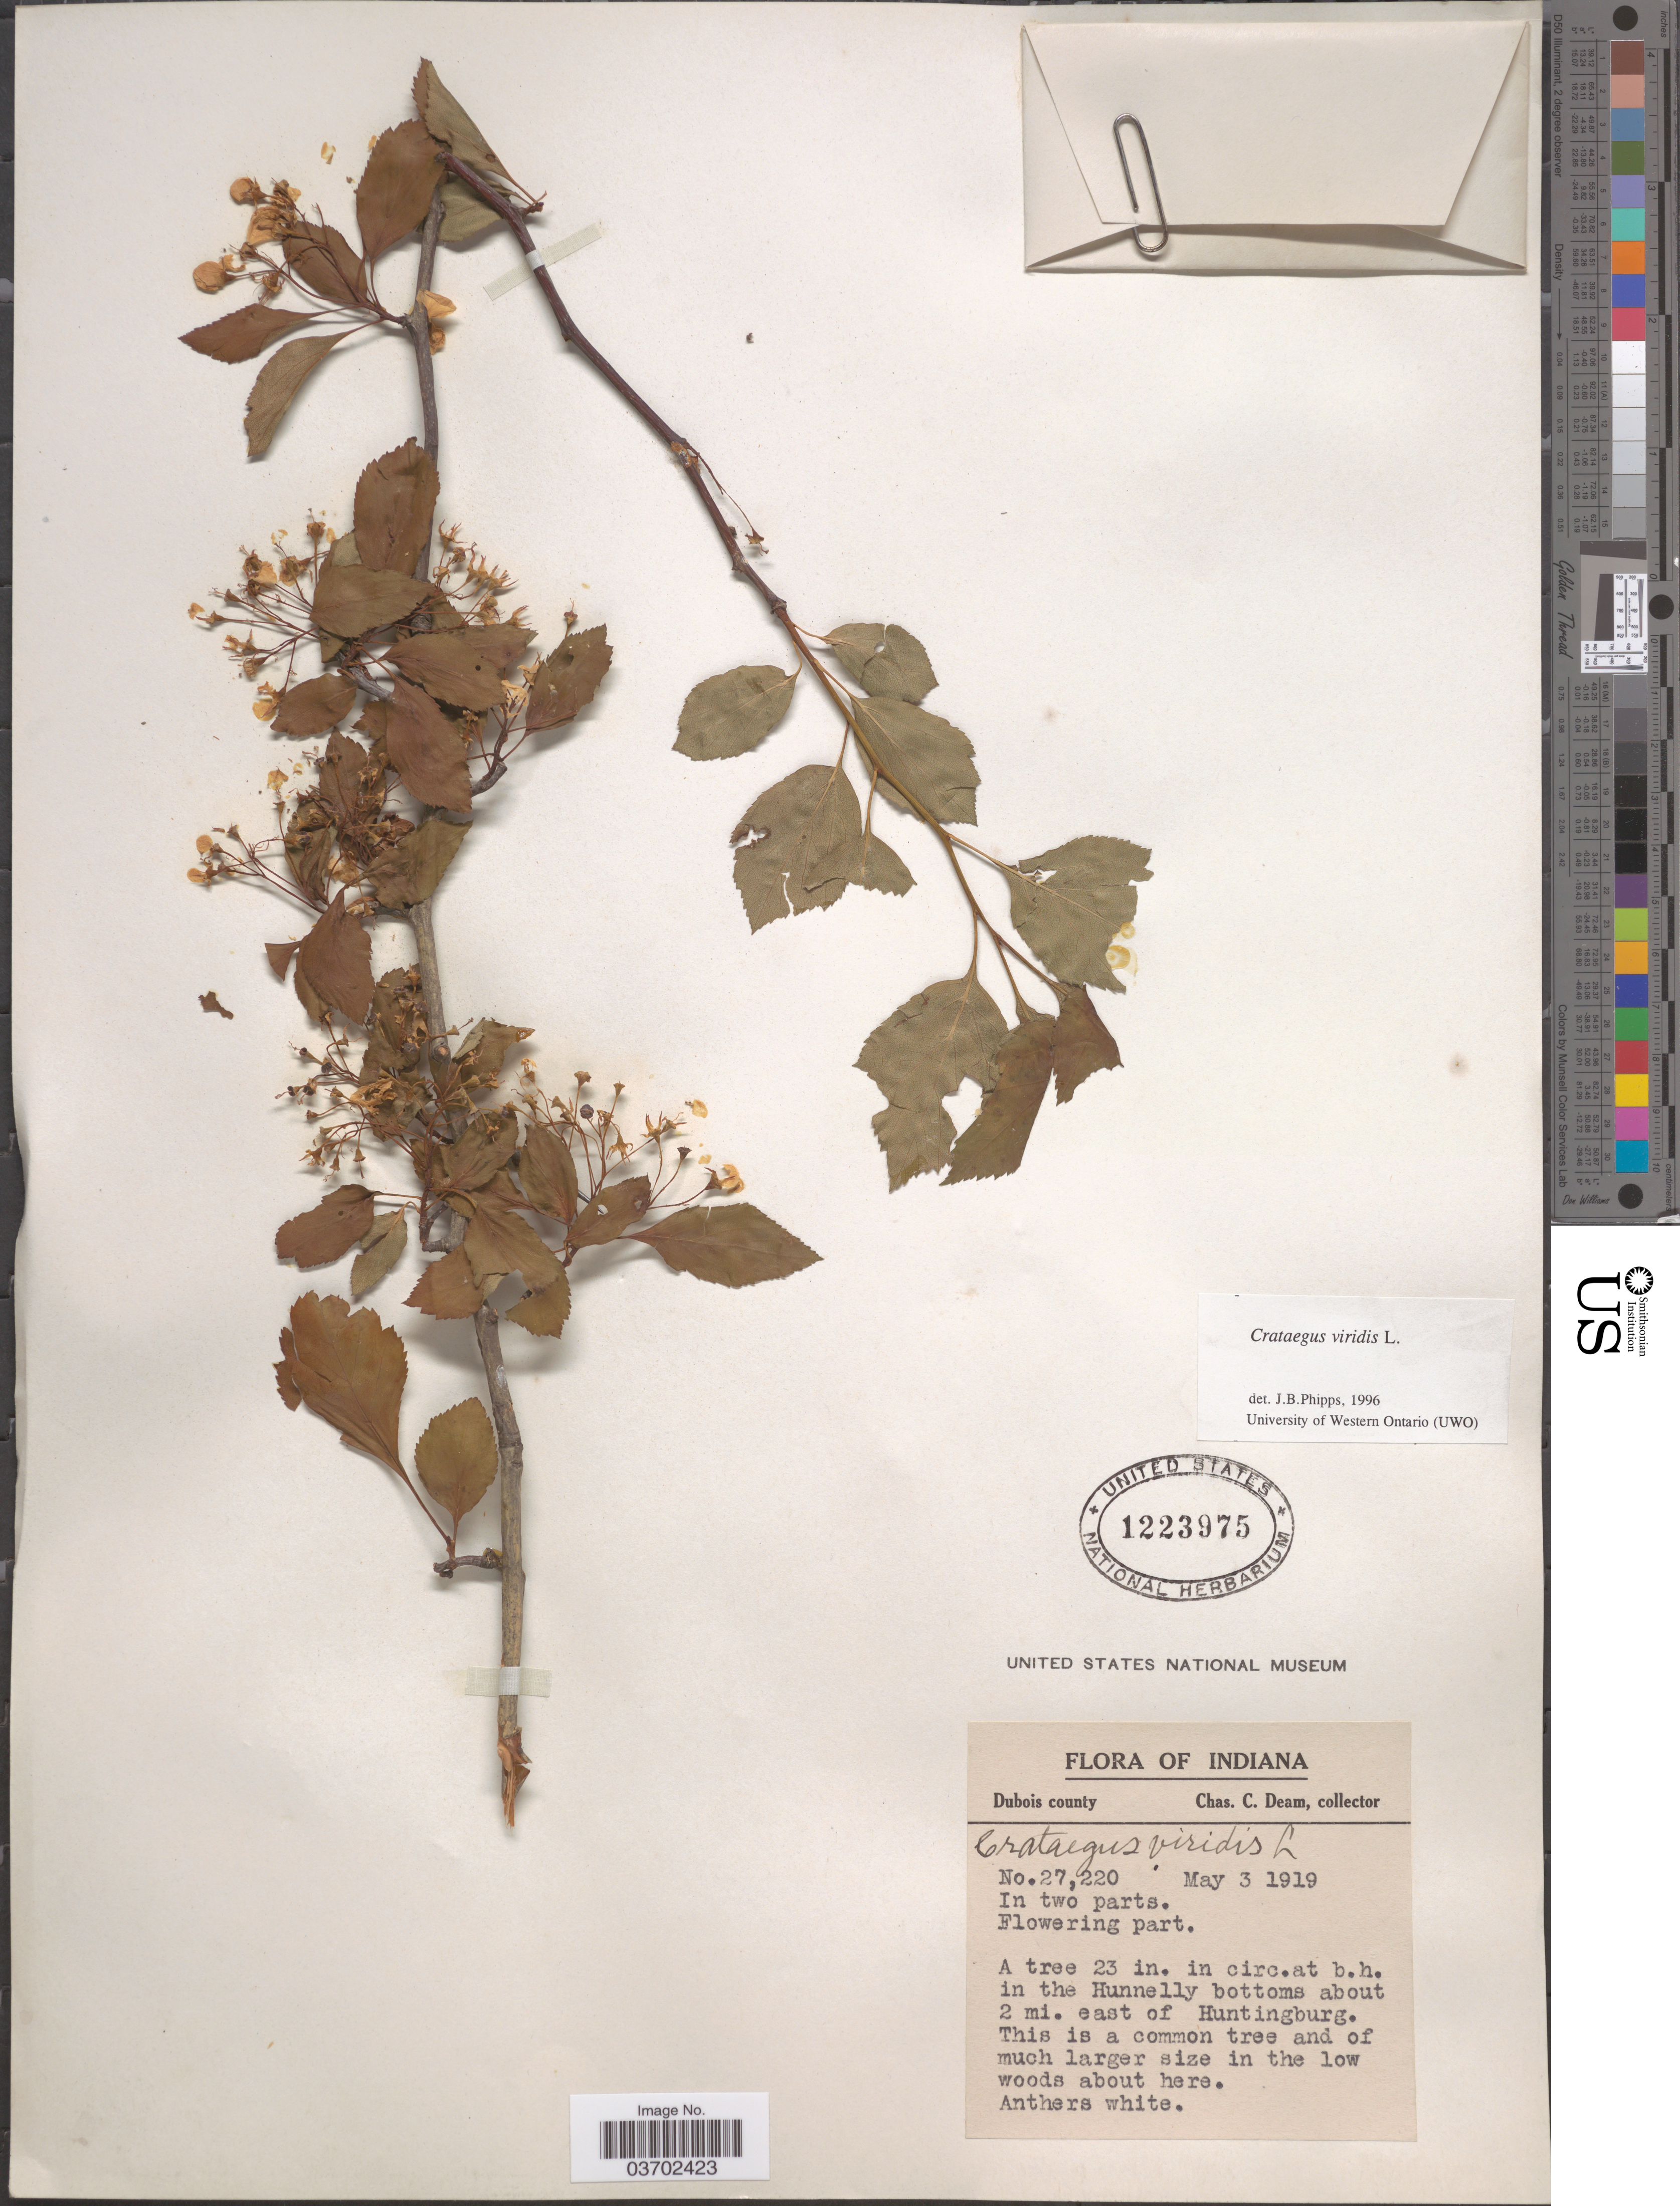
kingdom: Plantae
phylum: Tracheophyta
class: Magnoliopsida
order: Rosales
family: Rosaceae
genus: Crataegus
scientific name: Crataegus viridis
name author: L.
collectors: C. C. Deam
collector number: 27220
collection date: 1919-05-03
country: United States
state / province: Indiana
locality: Dubois County. In the Hunelly bottoms about 2 mi. east of Huntingburg.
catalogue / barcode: US 1223975